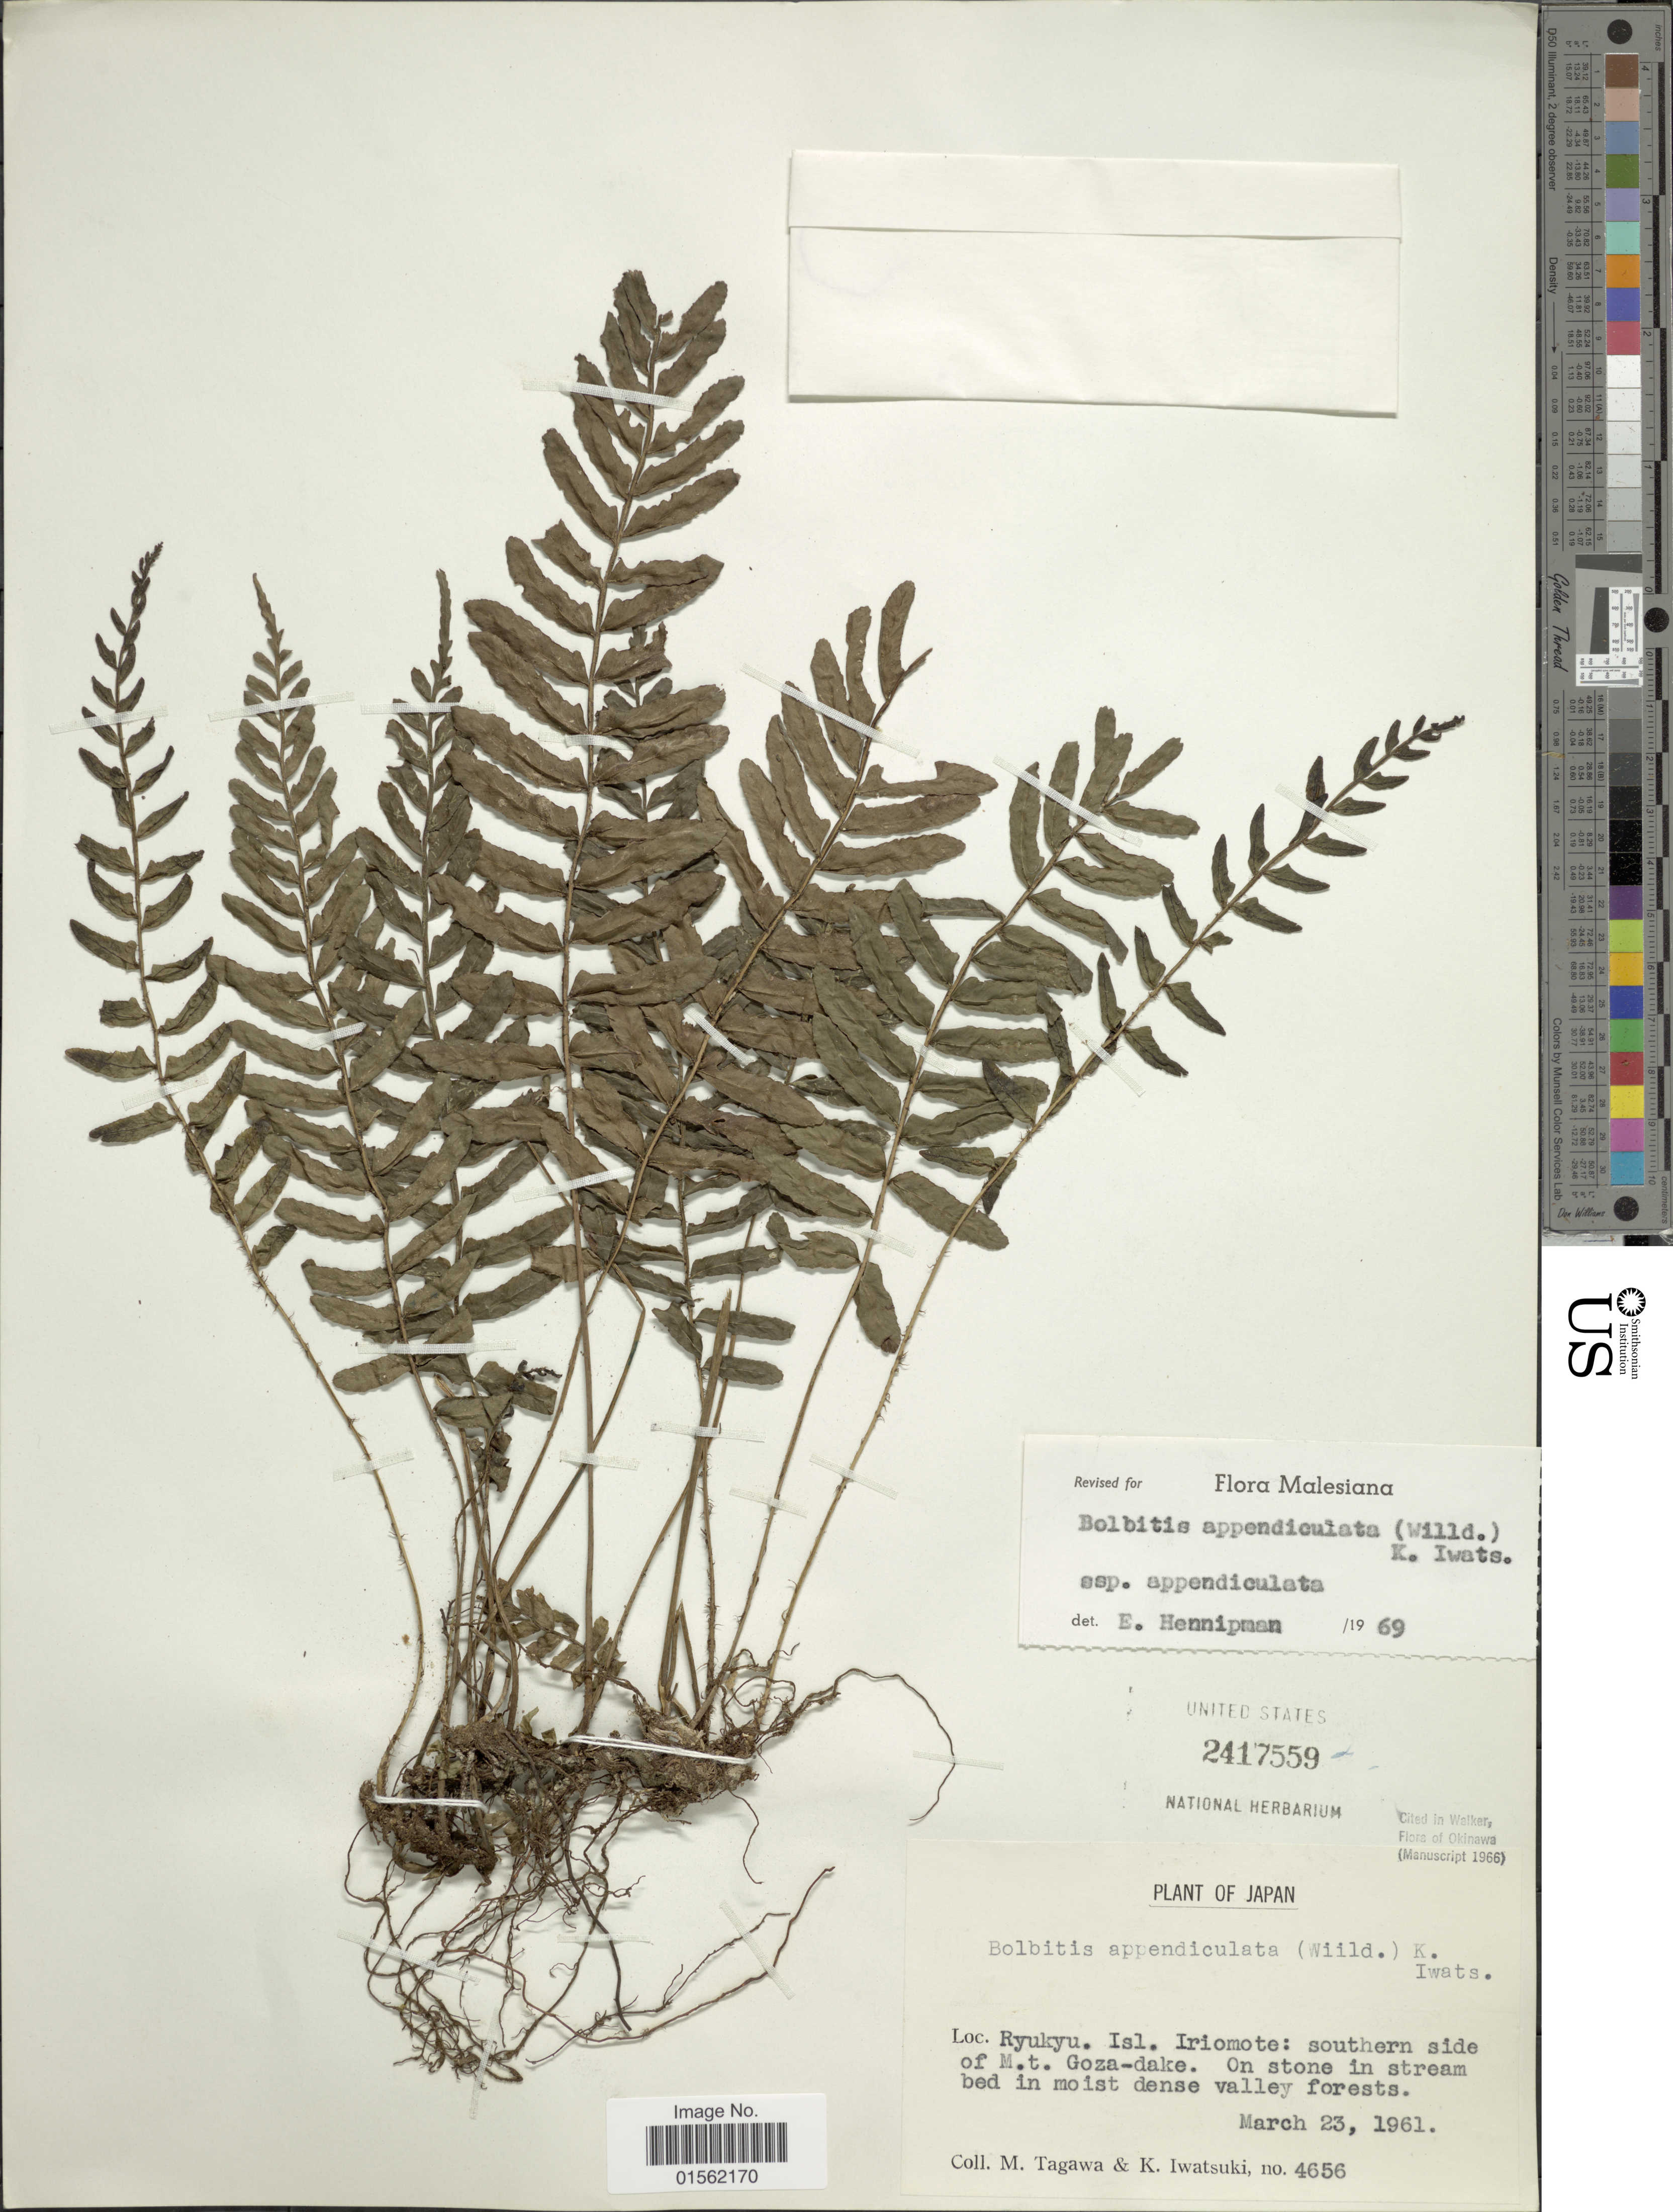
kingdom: Plantae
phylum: Tracheophyta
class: Polypodiopsida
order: Polypodiales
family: Dryopteridaceae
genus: Bolbitis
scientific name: Bolbitis appendiculata var. appendiculata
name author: (Willd.) K. Iwats.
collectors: M. Tagawa & K. Iwatsuki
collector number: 4656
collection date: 1961-03-23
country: Japan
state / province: Okinawa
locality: Ryukyu, Isl, Iriomote: southern side of M. t. Goza-dake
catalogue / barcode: US 2417559